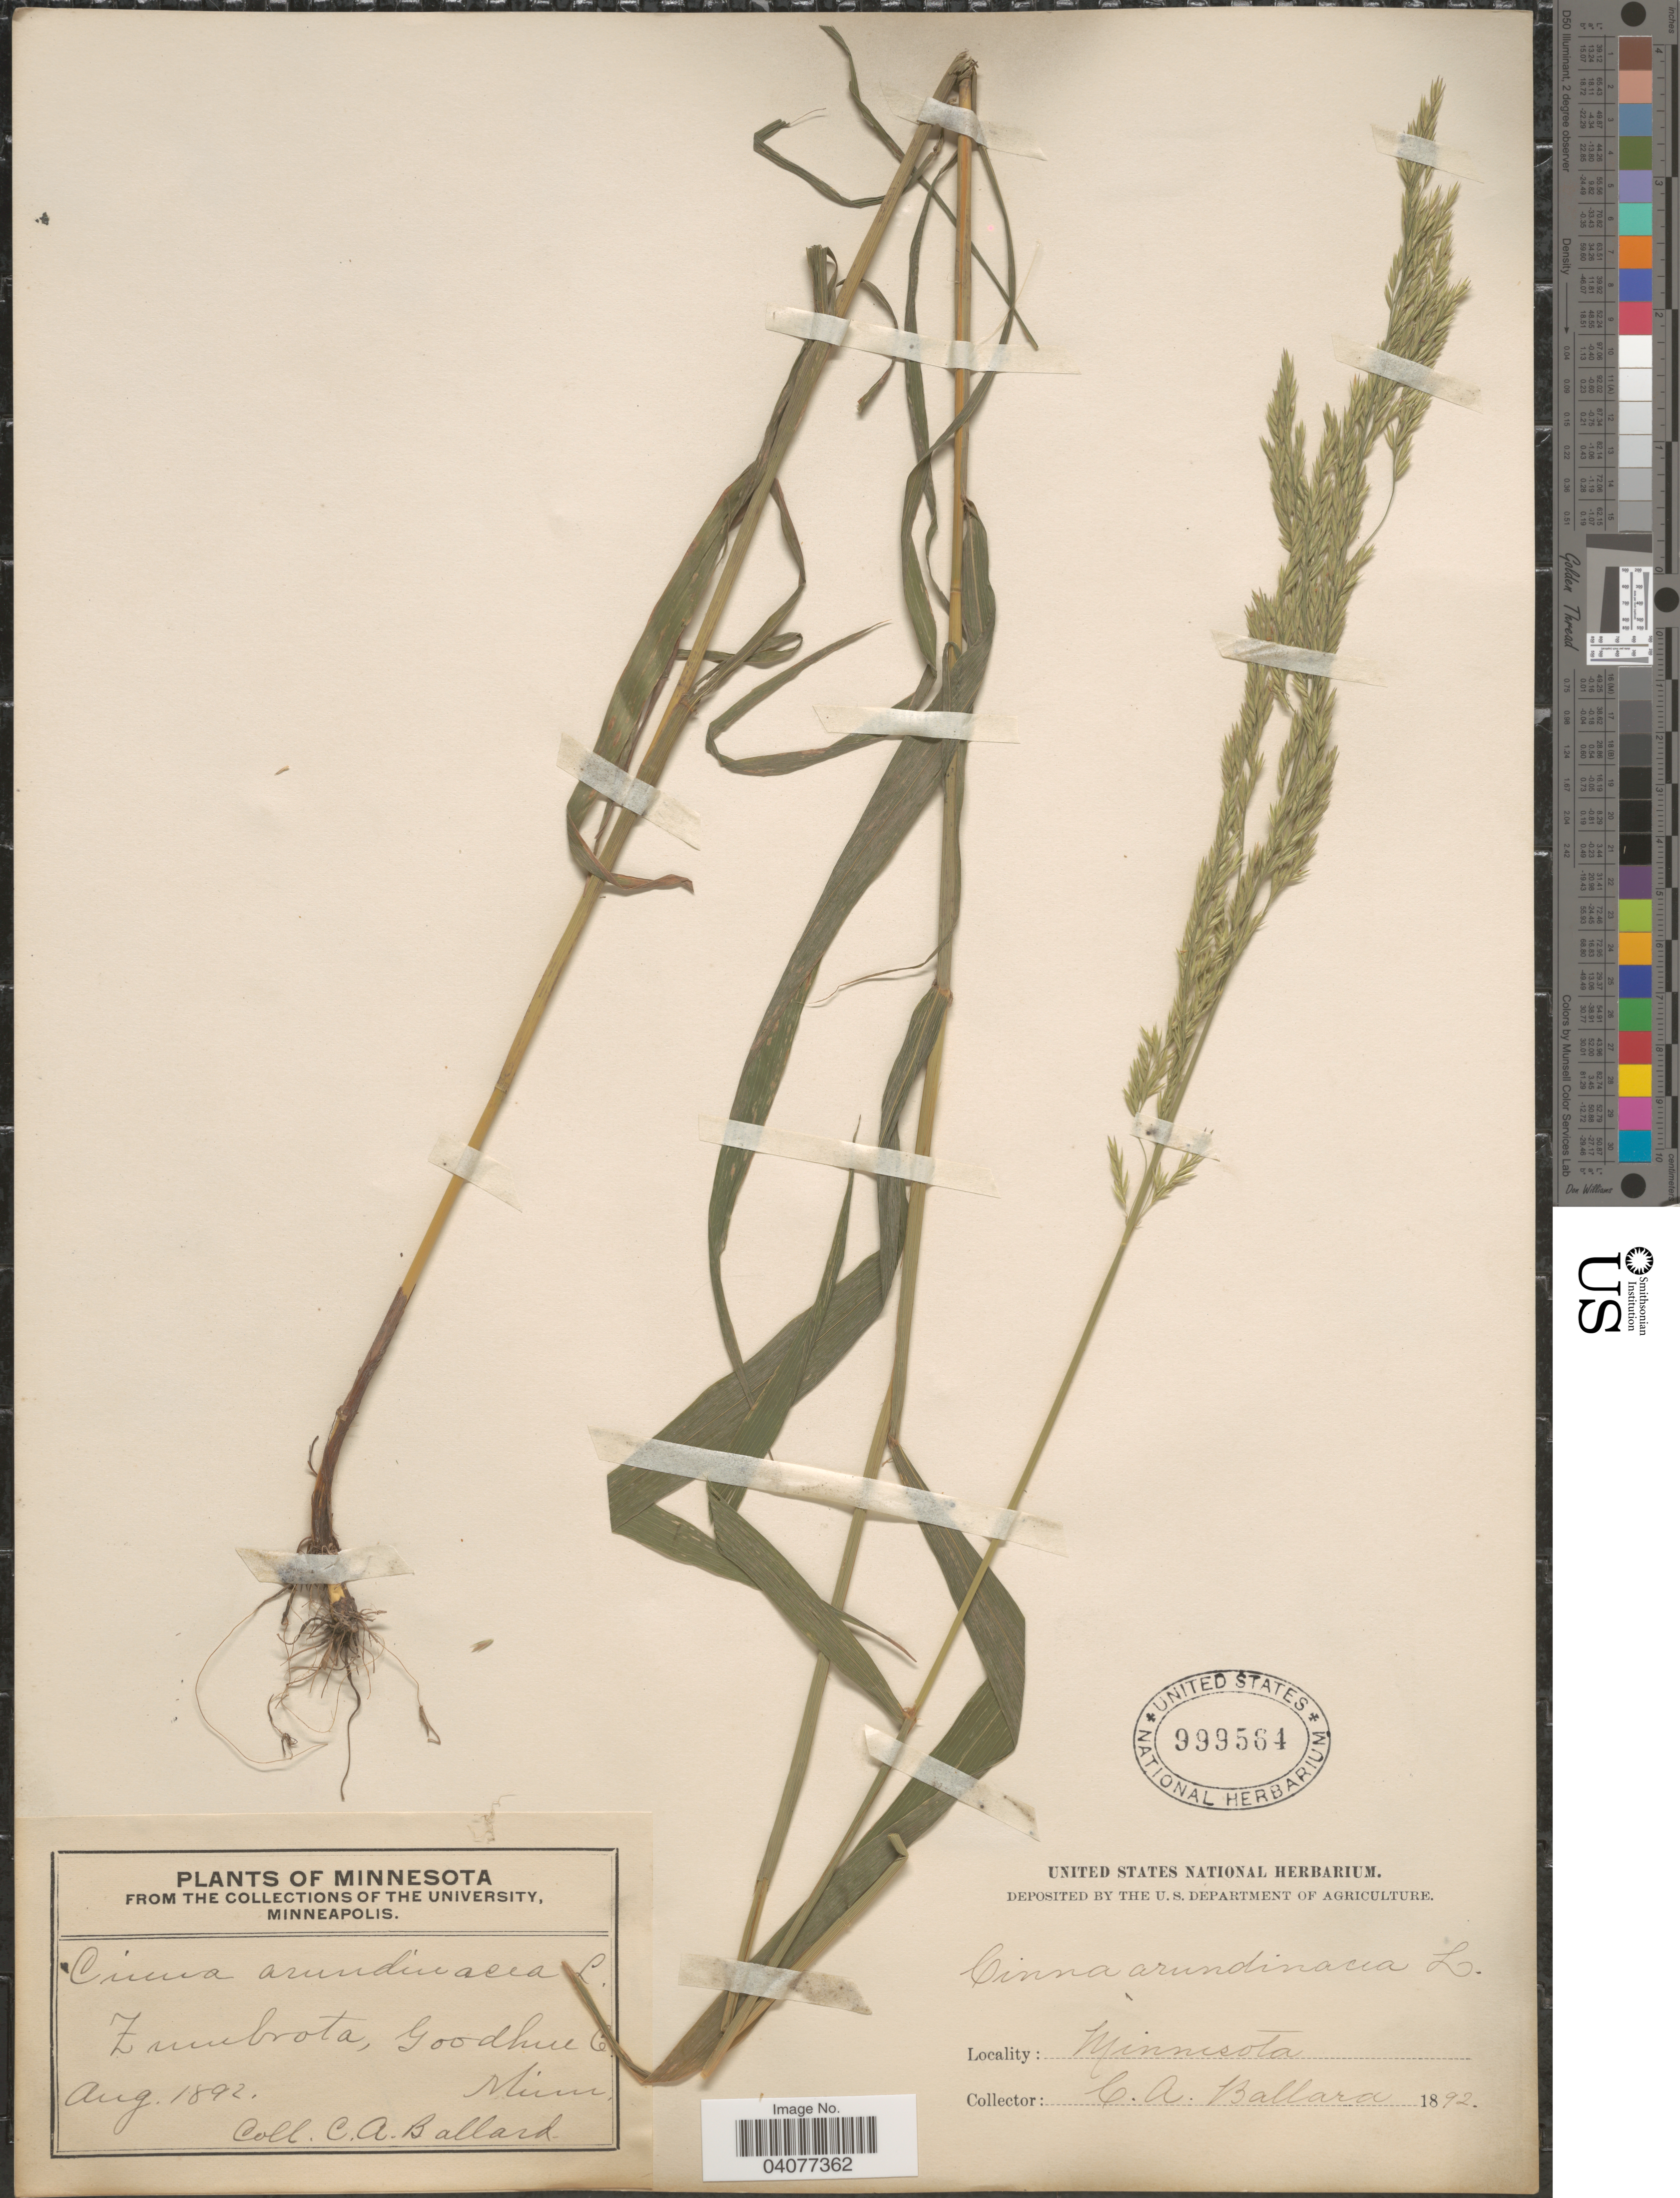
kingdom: Plantae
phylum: Tracheophyta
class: Liliopsida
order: Poales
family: Poaceae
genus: Cinna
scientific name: Cinna arundinacea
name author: L.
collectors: C. A. Ballard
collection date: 1892-08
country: United States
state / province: Minnesota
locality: Zumbrota, Goodhue C.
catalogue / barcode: US 999564